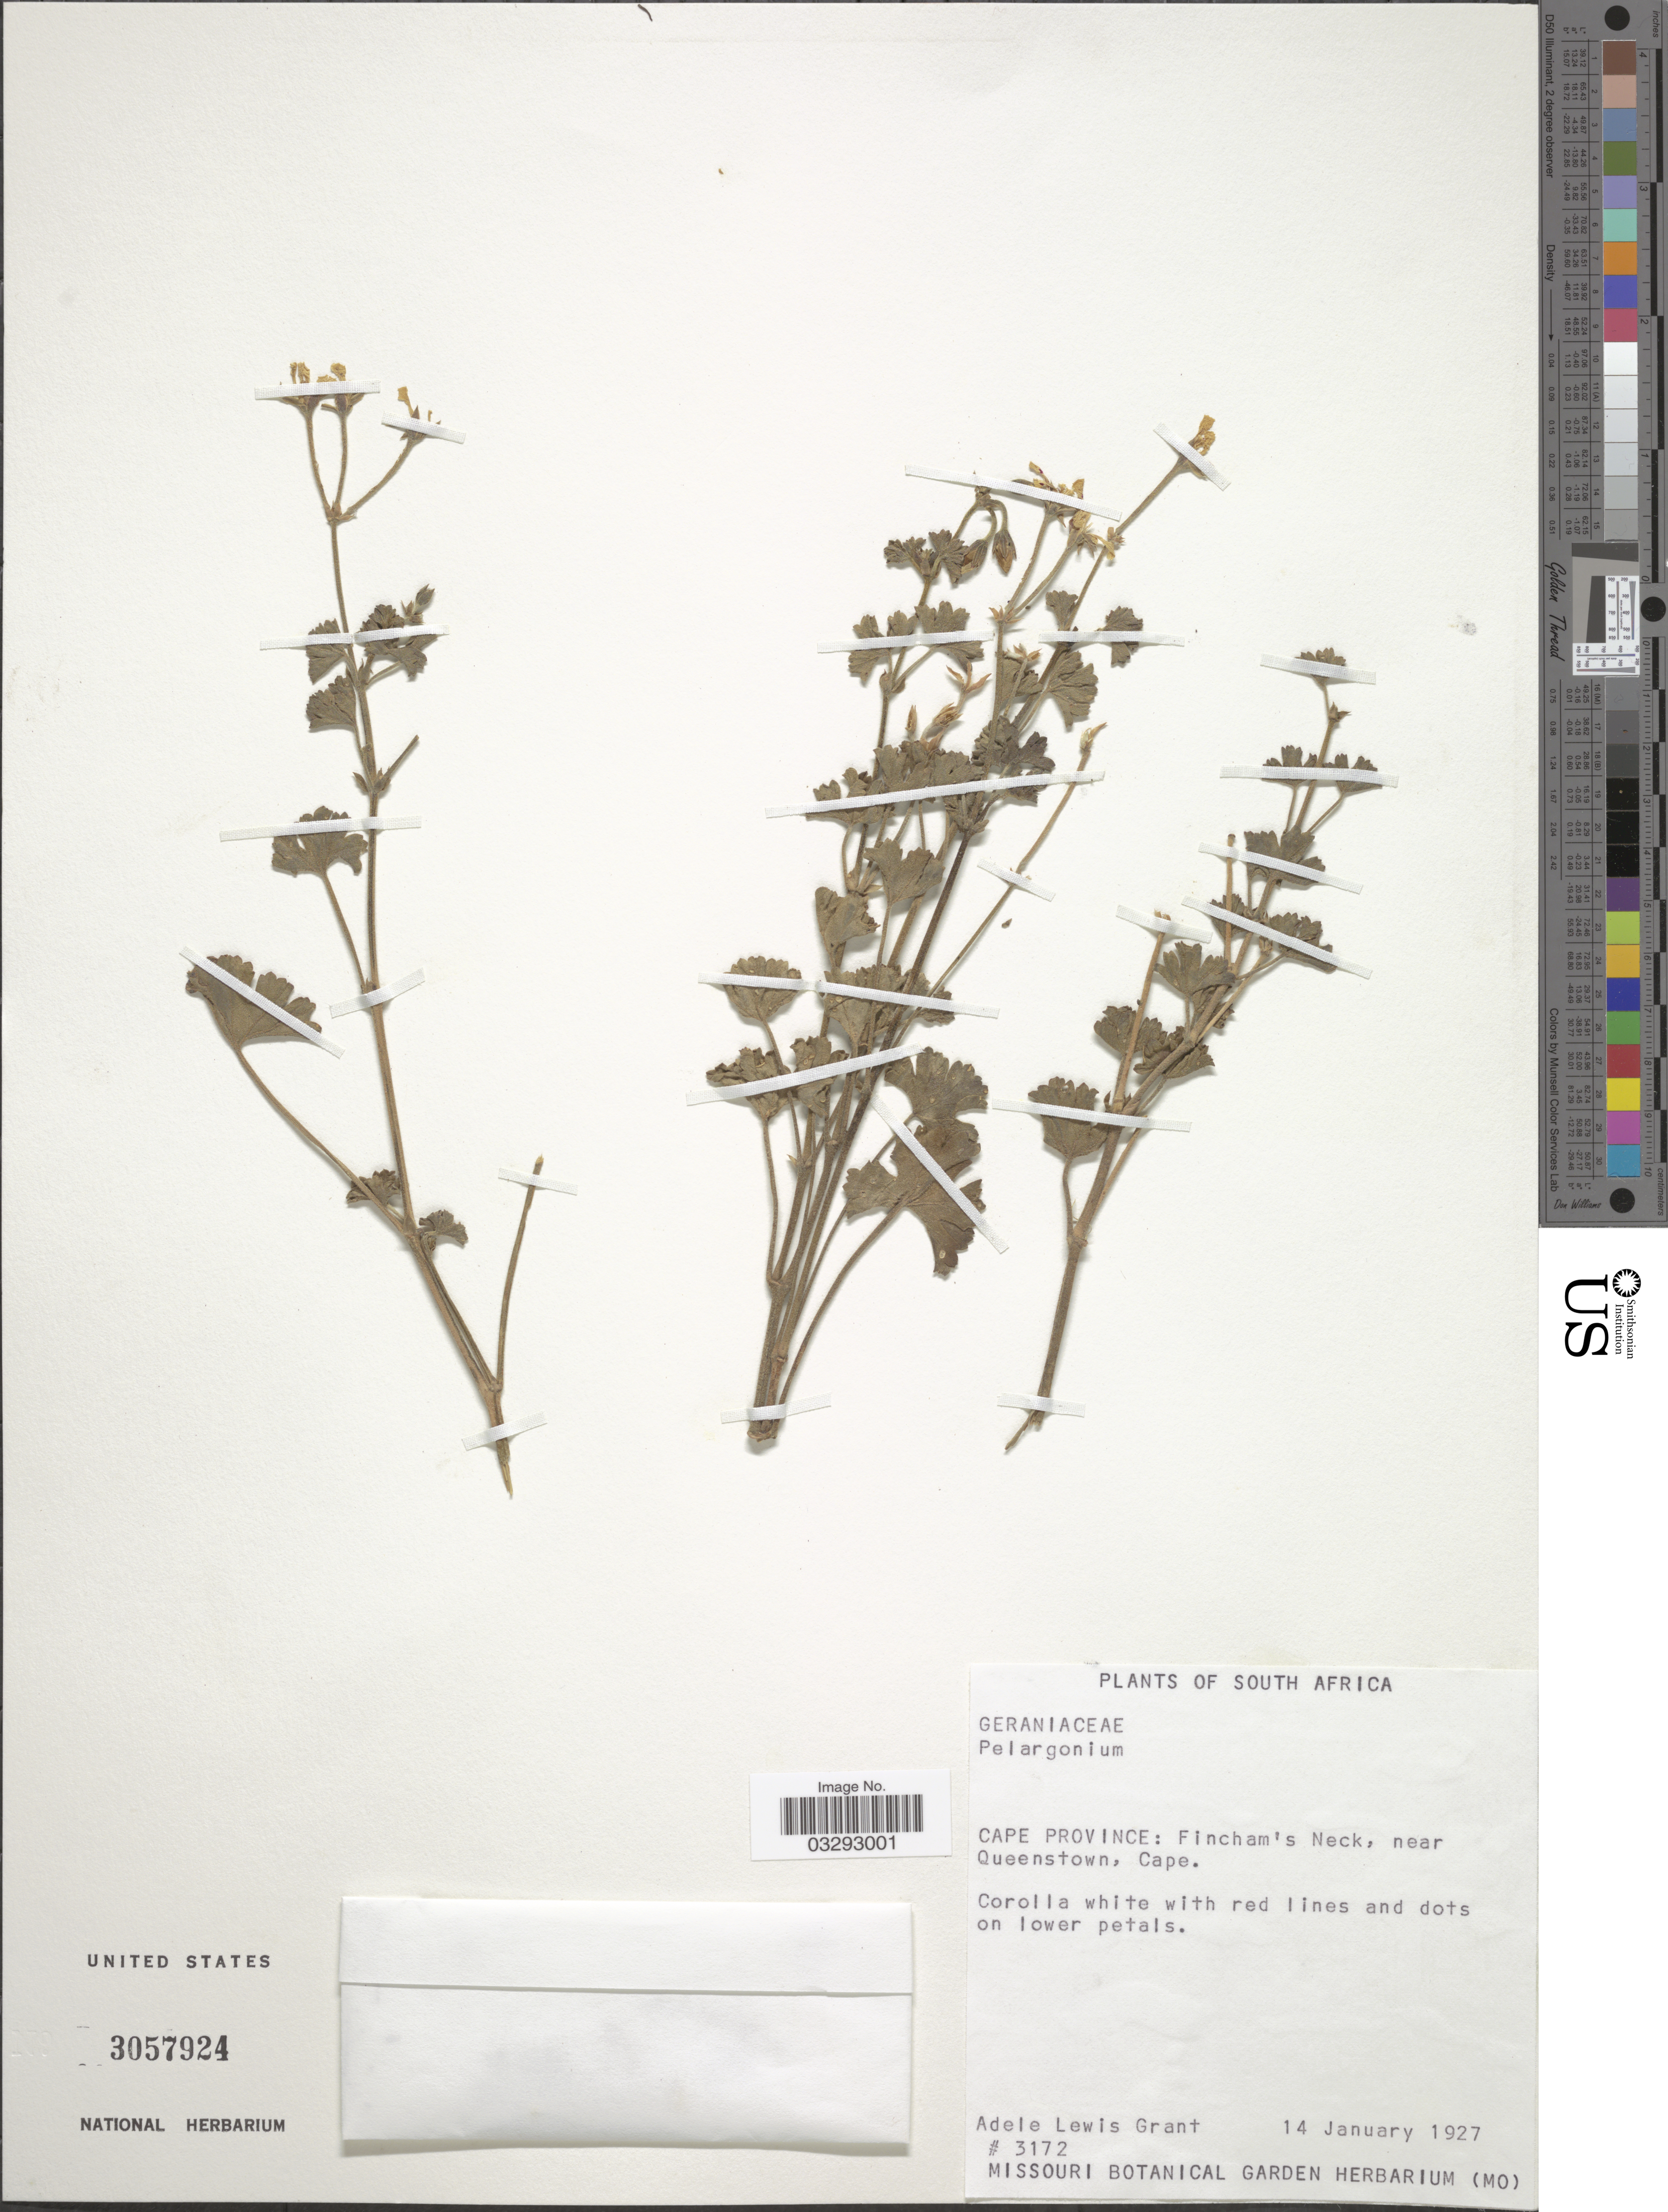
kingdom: Plantae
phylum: Tracheophyta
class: Magnoliopsida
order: Geraniales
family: Geraniaceae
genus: Pelargonium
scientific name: Pelargonium sp.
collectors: A. L. Grant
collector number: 3172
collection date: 1927-01-14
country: South Africa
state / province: Eastern Cape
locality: Fincham's Neck, near Queenstown, Cape.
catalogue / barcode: US 3057924